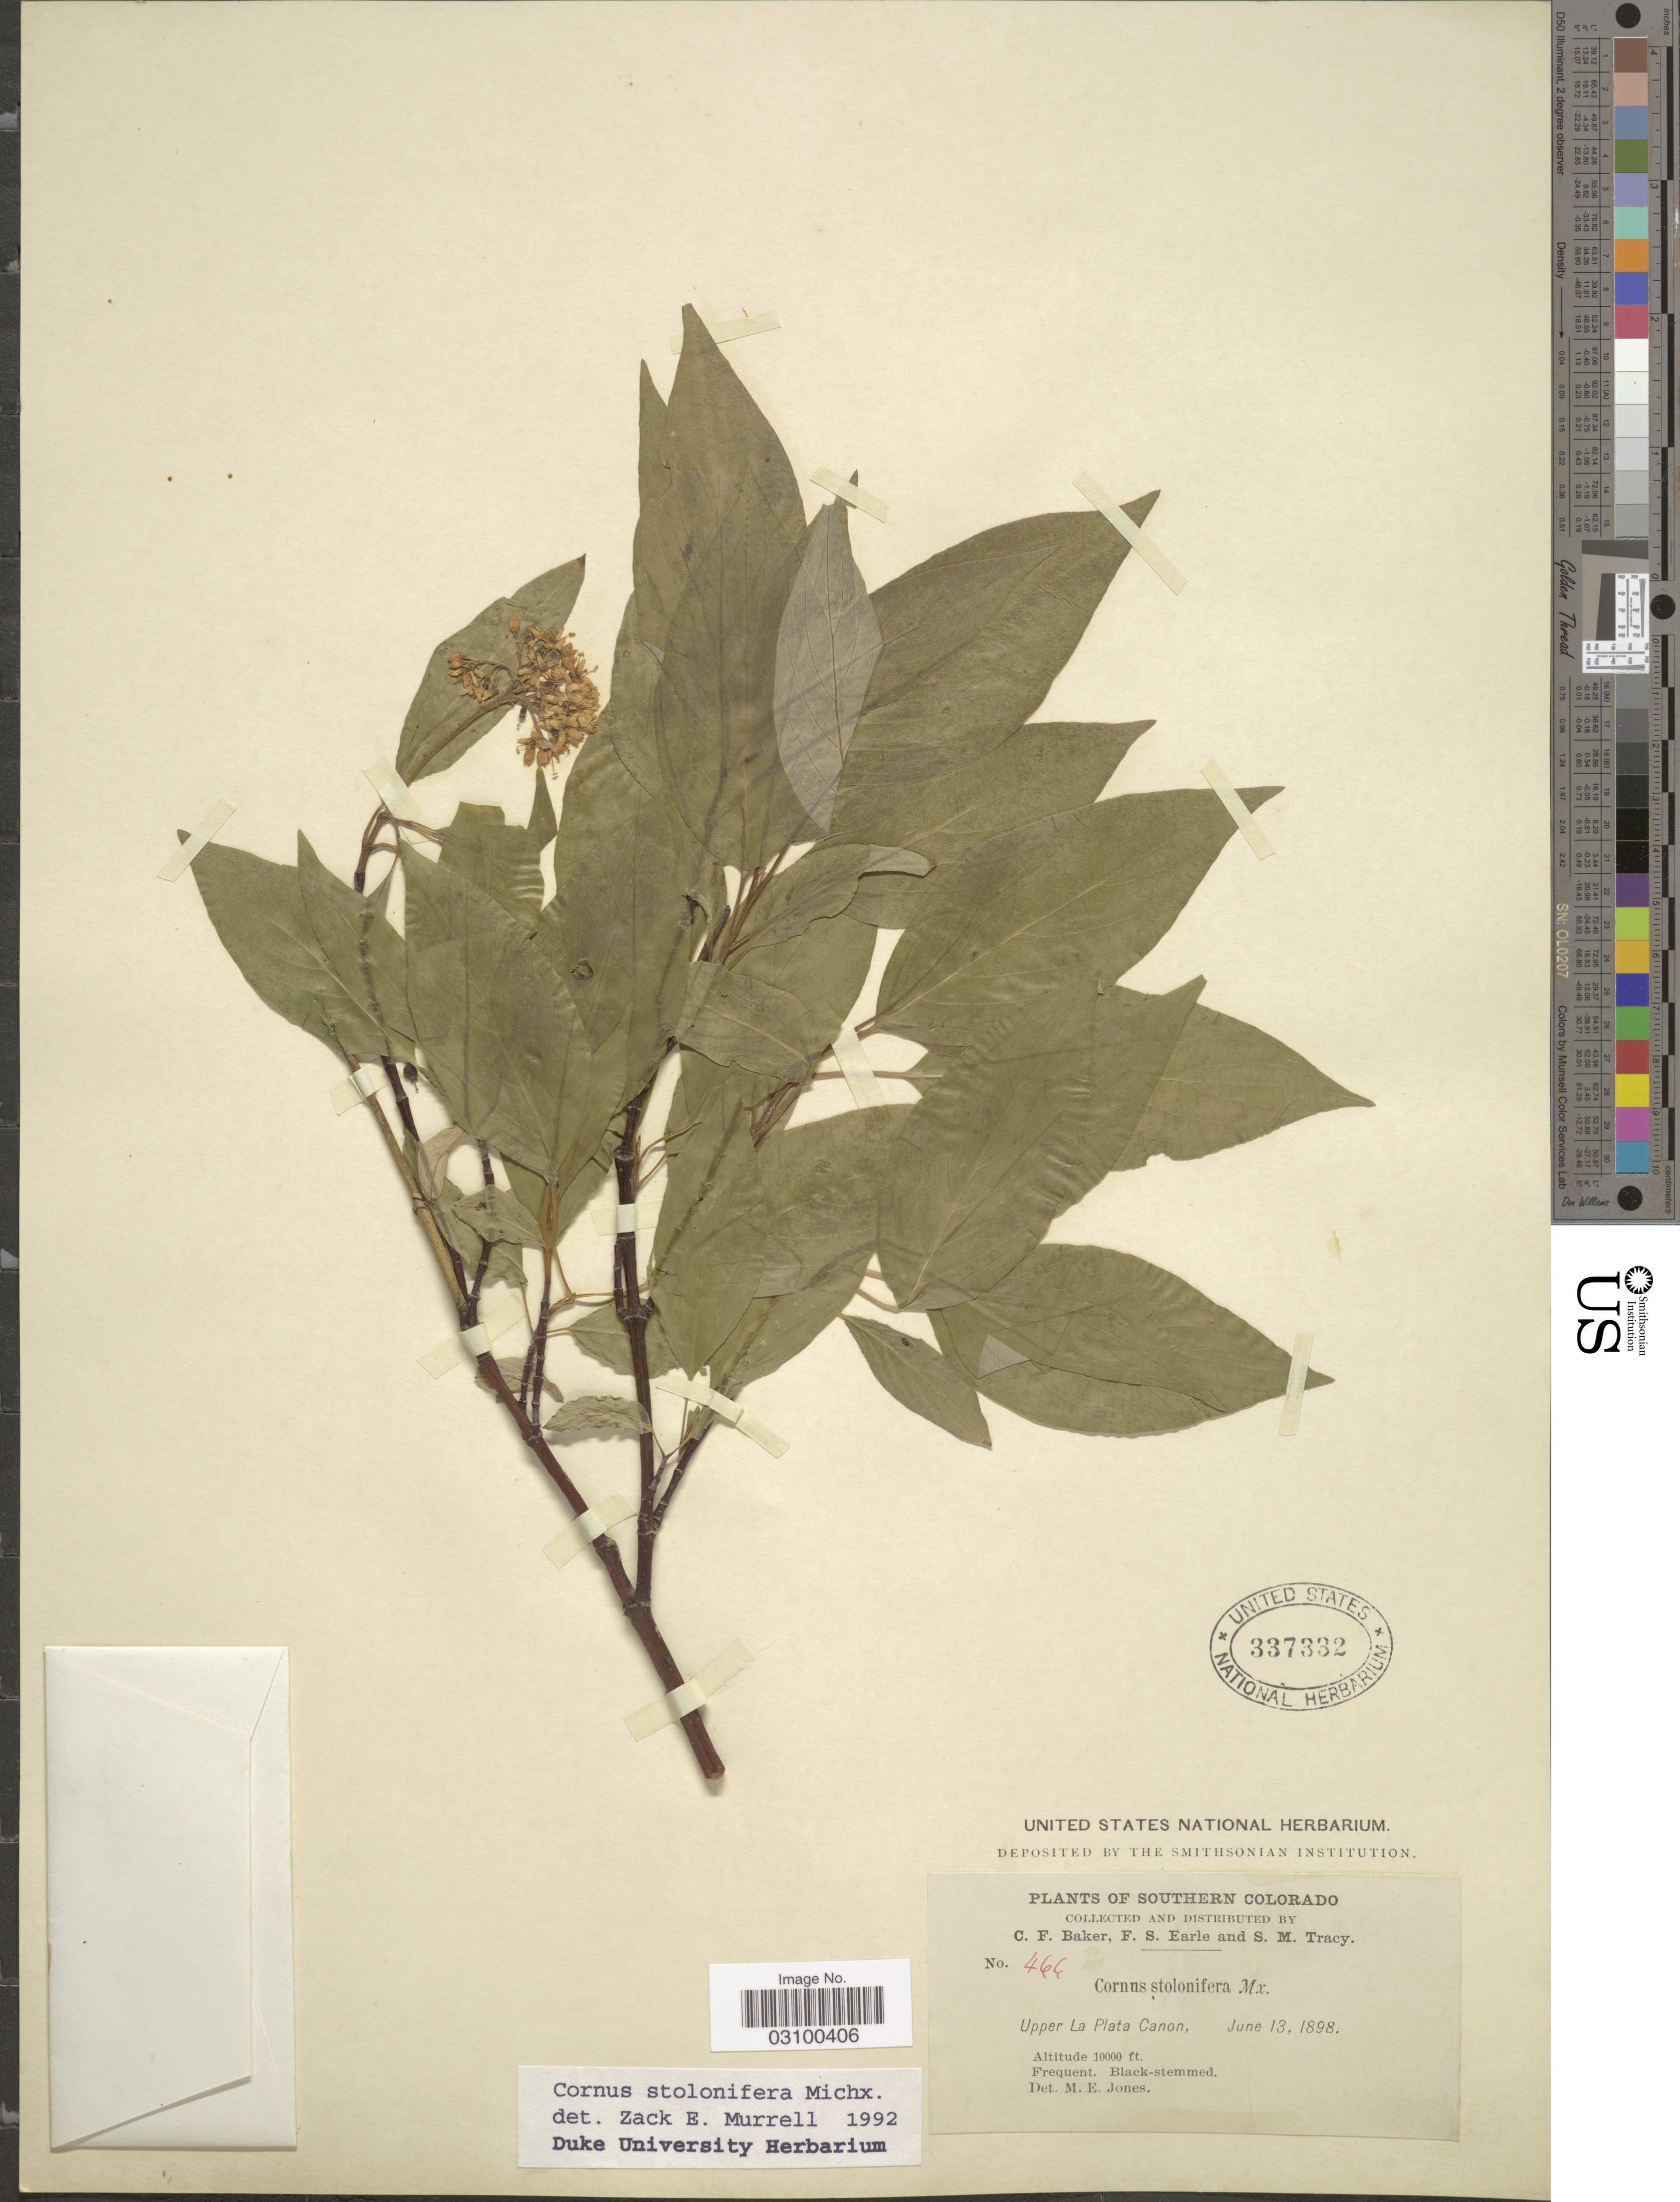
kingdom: Plantae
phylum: Tracheophyta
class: Magnoliopsida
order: Cornales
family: Cornaceae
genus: Cornus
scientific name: Cornus sericea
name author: L.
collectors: C. F. Baker, F. S. Earle & S. M. Tracy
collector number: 466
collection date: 1898-06-13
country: United States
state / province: Colorado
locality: Southern Colorado. Upper La Plata Canon.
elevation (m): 3048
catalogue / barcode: US 337332